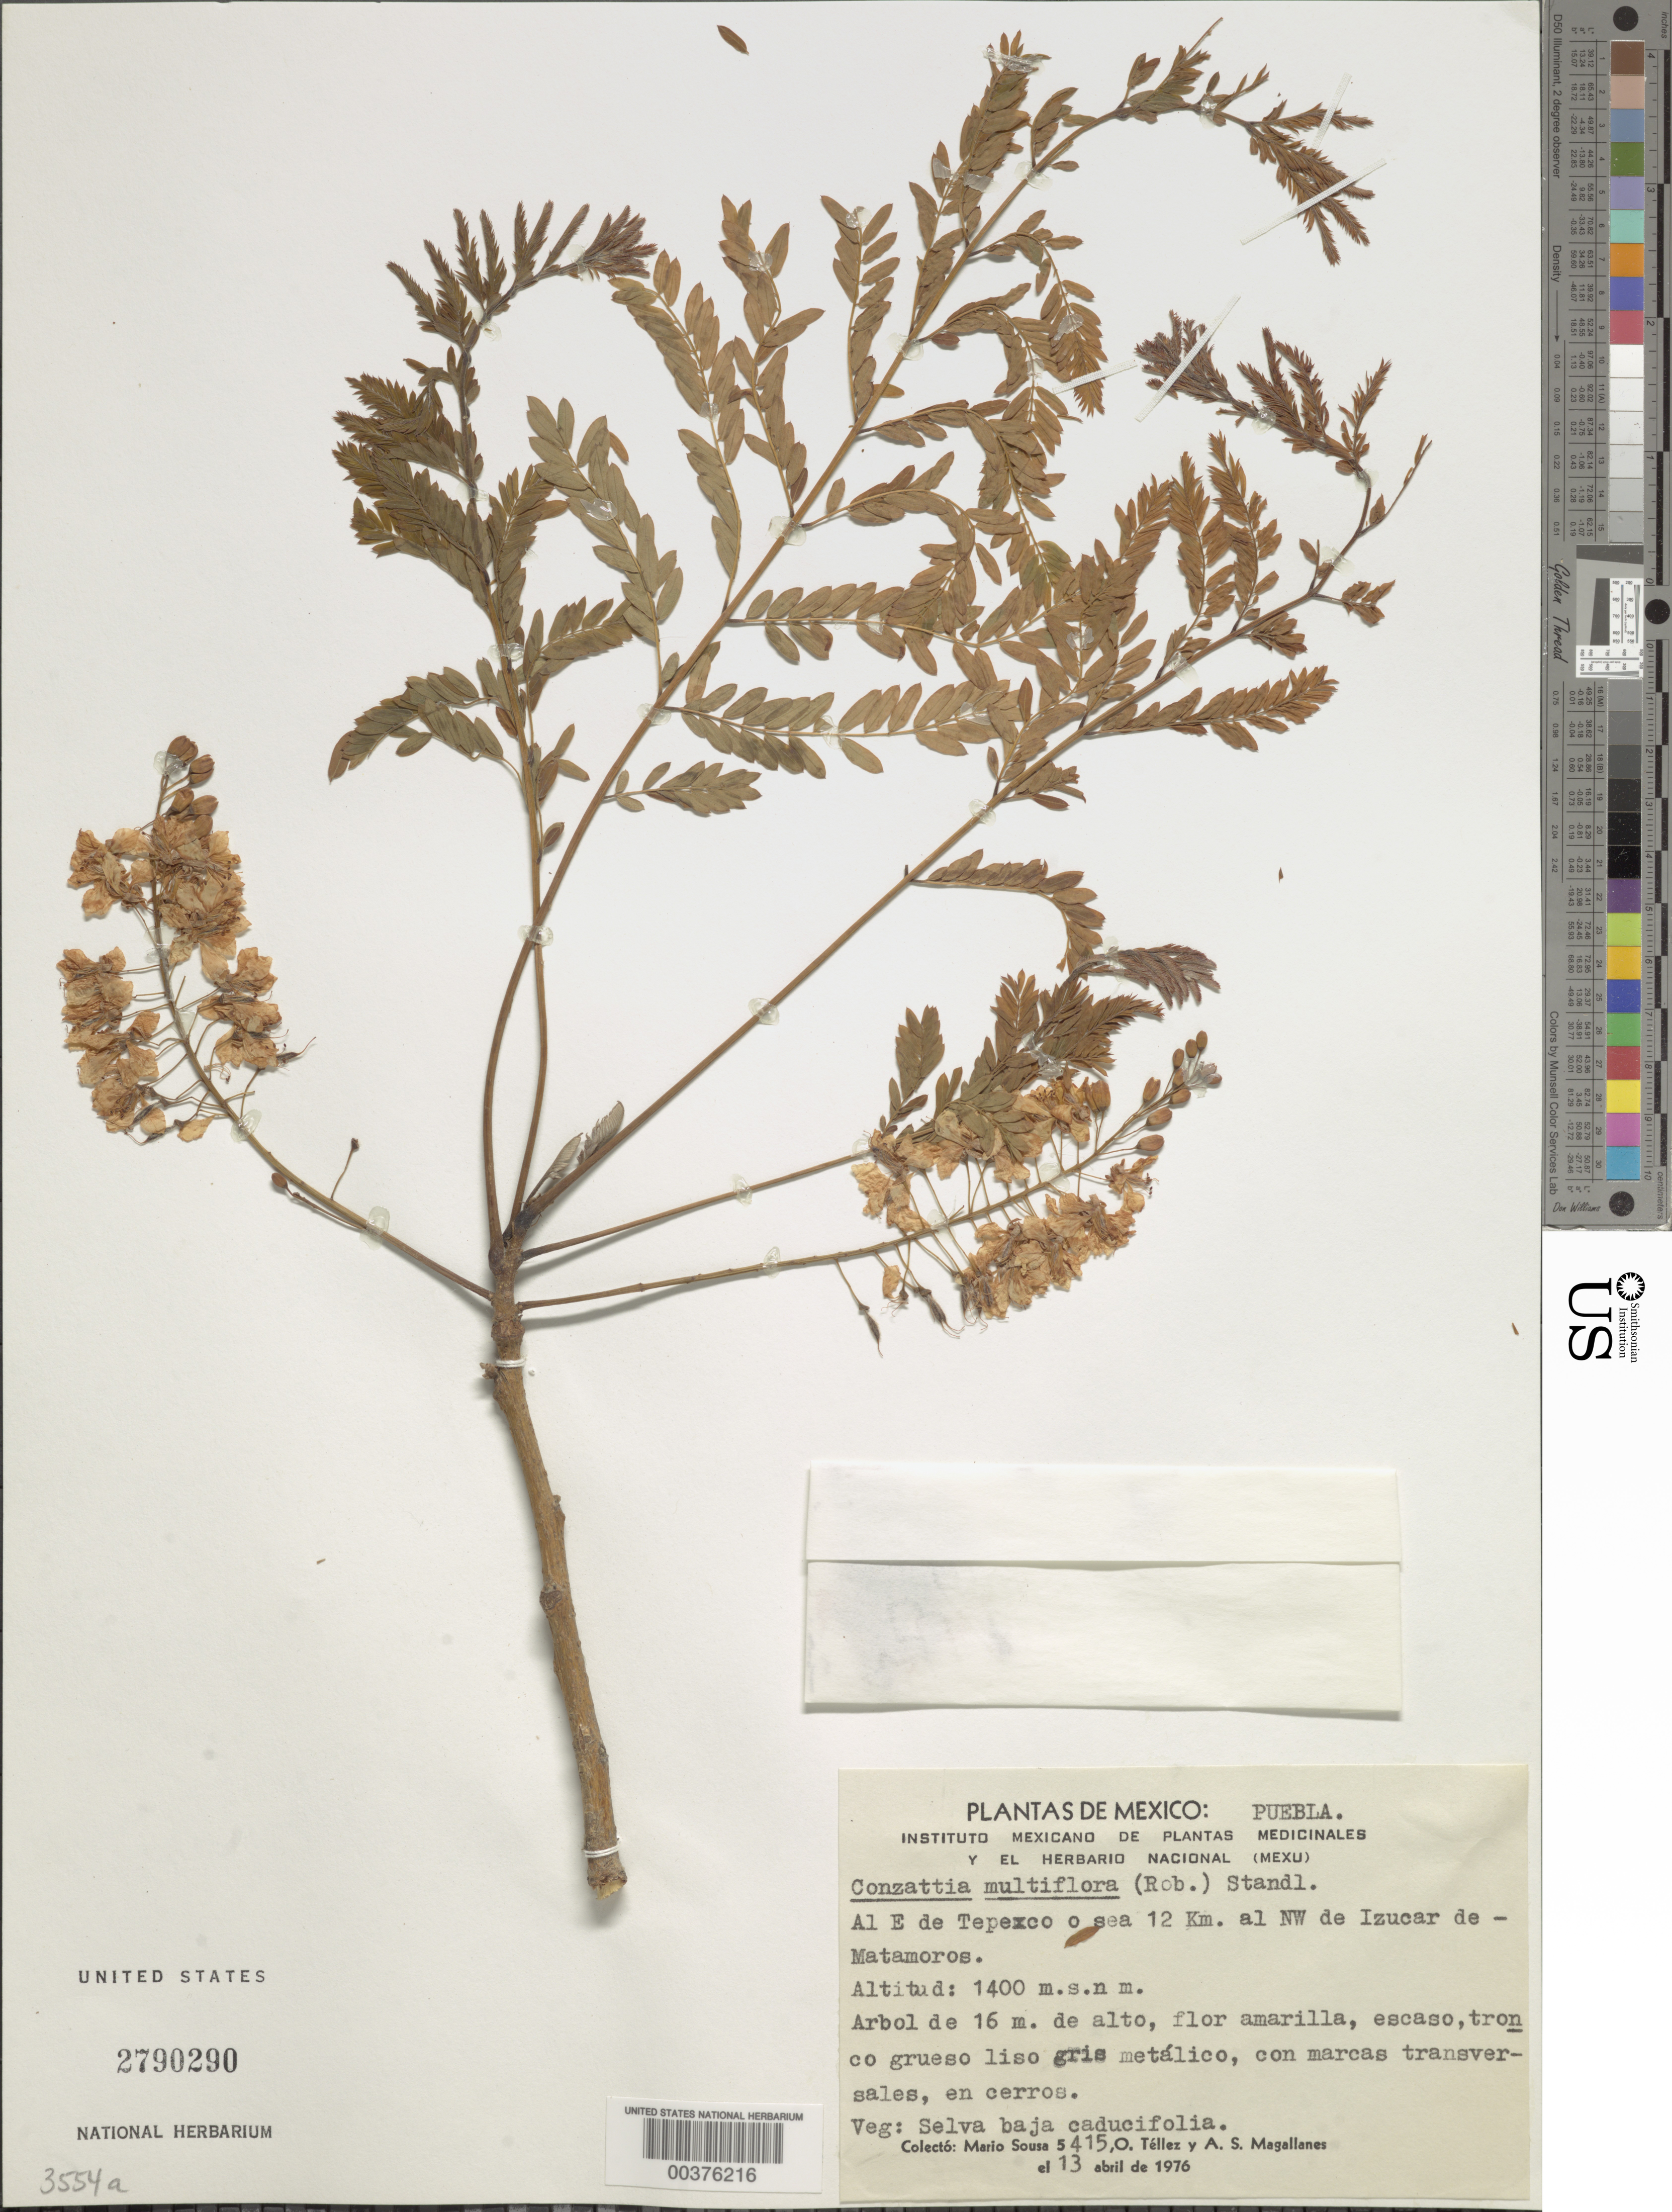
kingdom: Plantae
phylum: Tracheophyta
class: Magnoliopsida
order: Fabales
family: Fabaceae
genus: Conzattia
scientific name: Conzattia multiflora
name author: (B.L. Rob.) Standl.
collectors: M. Sousa S., O. Téllez V. & A. Magallanes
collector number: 5415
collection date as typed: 13 Apr 1976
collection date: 1976-04-13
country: Mexico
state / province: Puebla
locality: Al E de Tepexco o sea 12 km al NW de Izucar de Matamoros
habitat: En cerros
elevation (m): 1400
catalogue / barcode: US 2790290